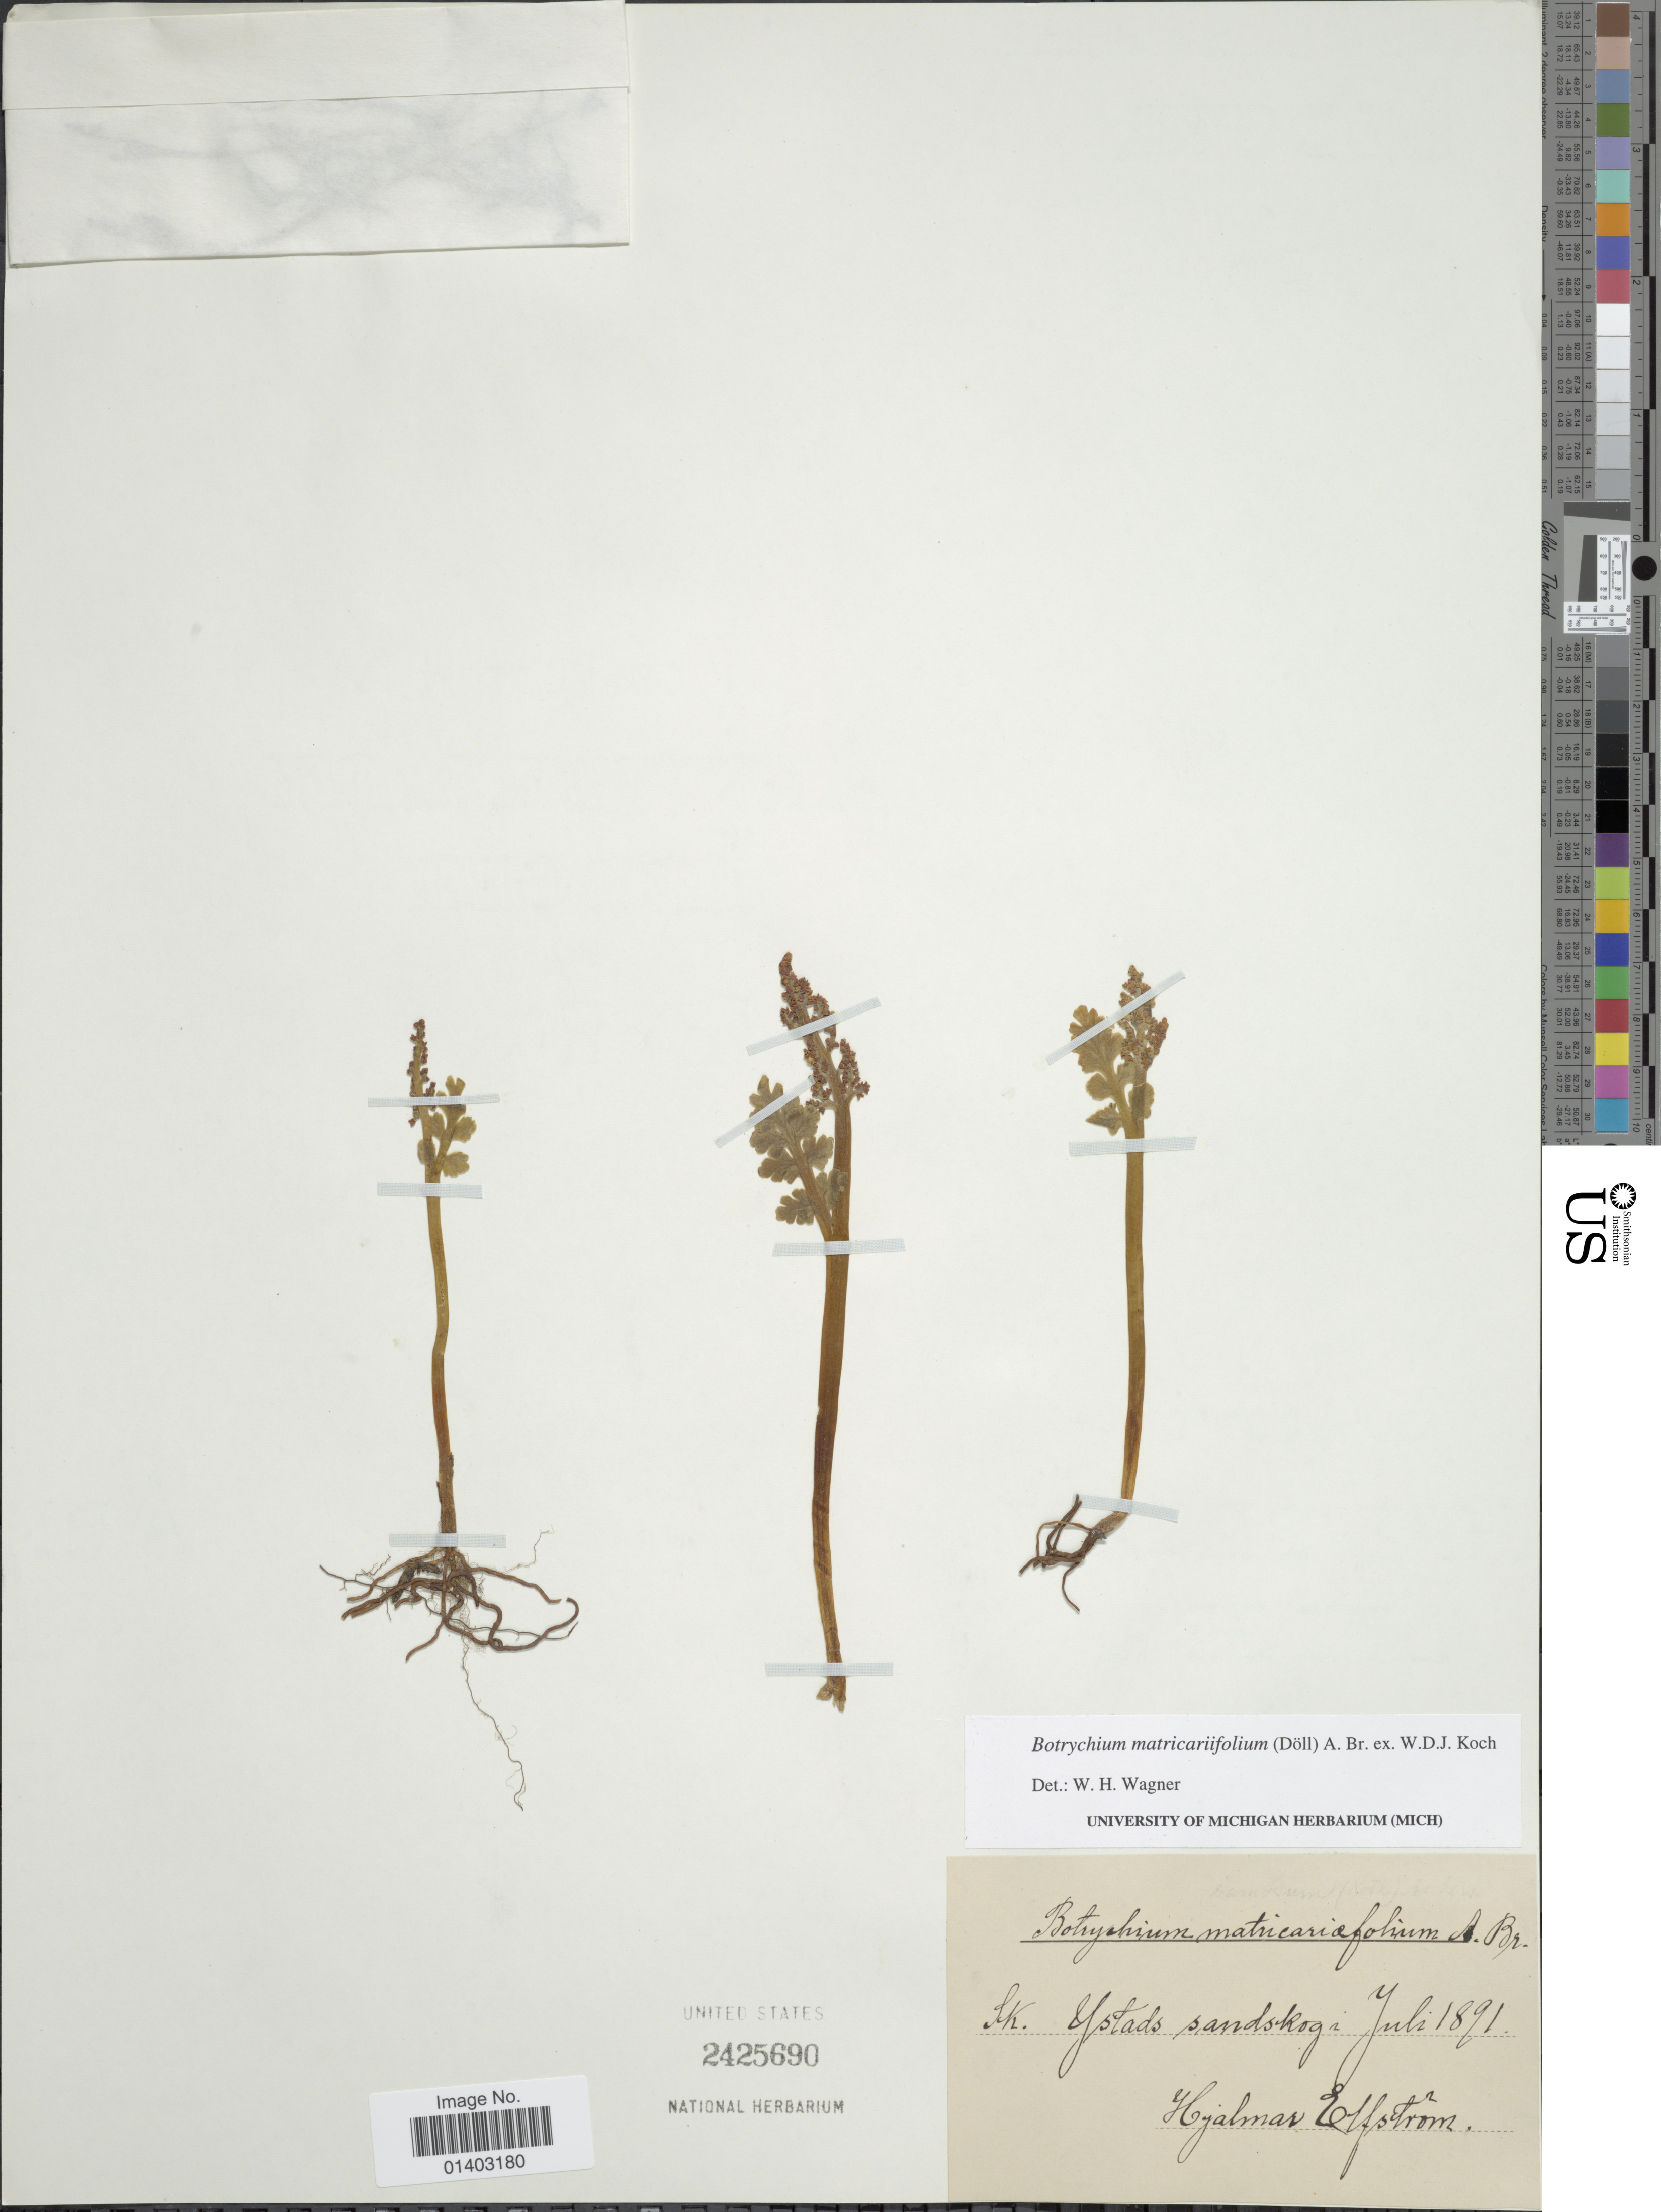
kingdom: Plantae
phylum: Tracheophyta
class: Polypodiopsida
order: Ophioglossales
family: Ophioglossaceae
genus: Botrychium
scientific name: Botrychium matricariifolium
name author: (A. Braun ex Dowell) A. Braun ex Koch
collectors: H. Elfström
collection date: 1891-07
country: Sweden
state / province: Skåne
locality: Ystads sandskog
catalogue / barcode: US 2425690